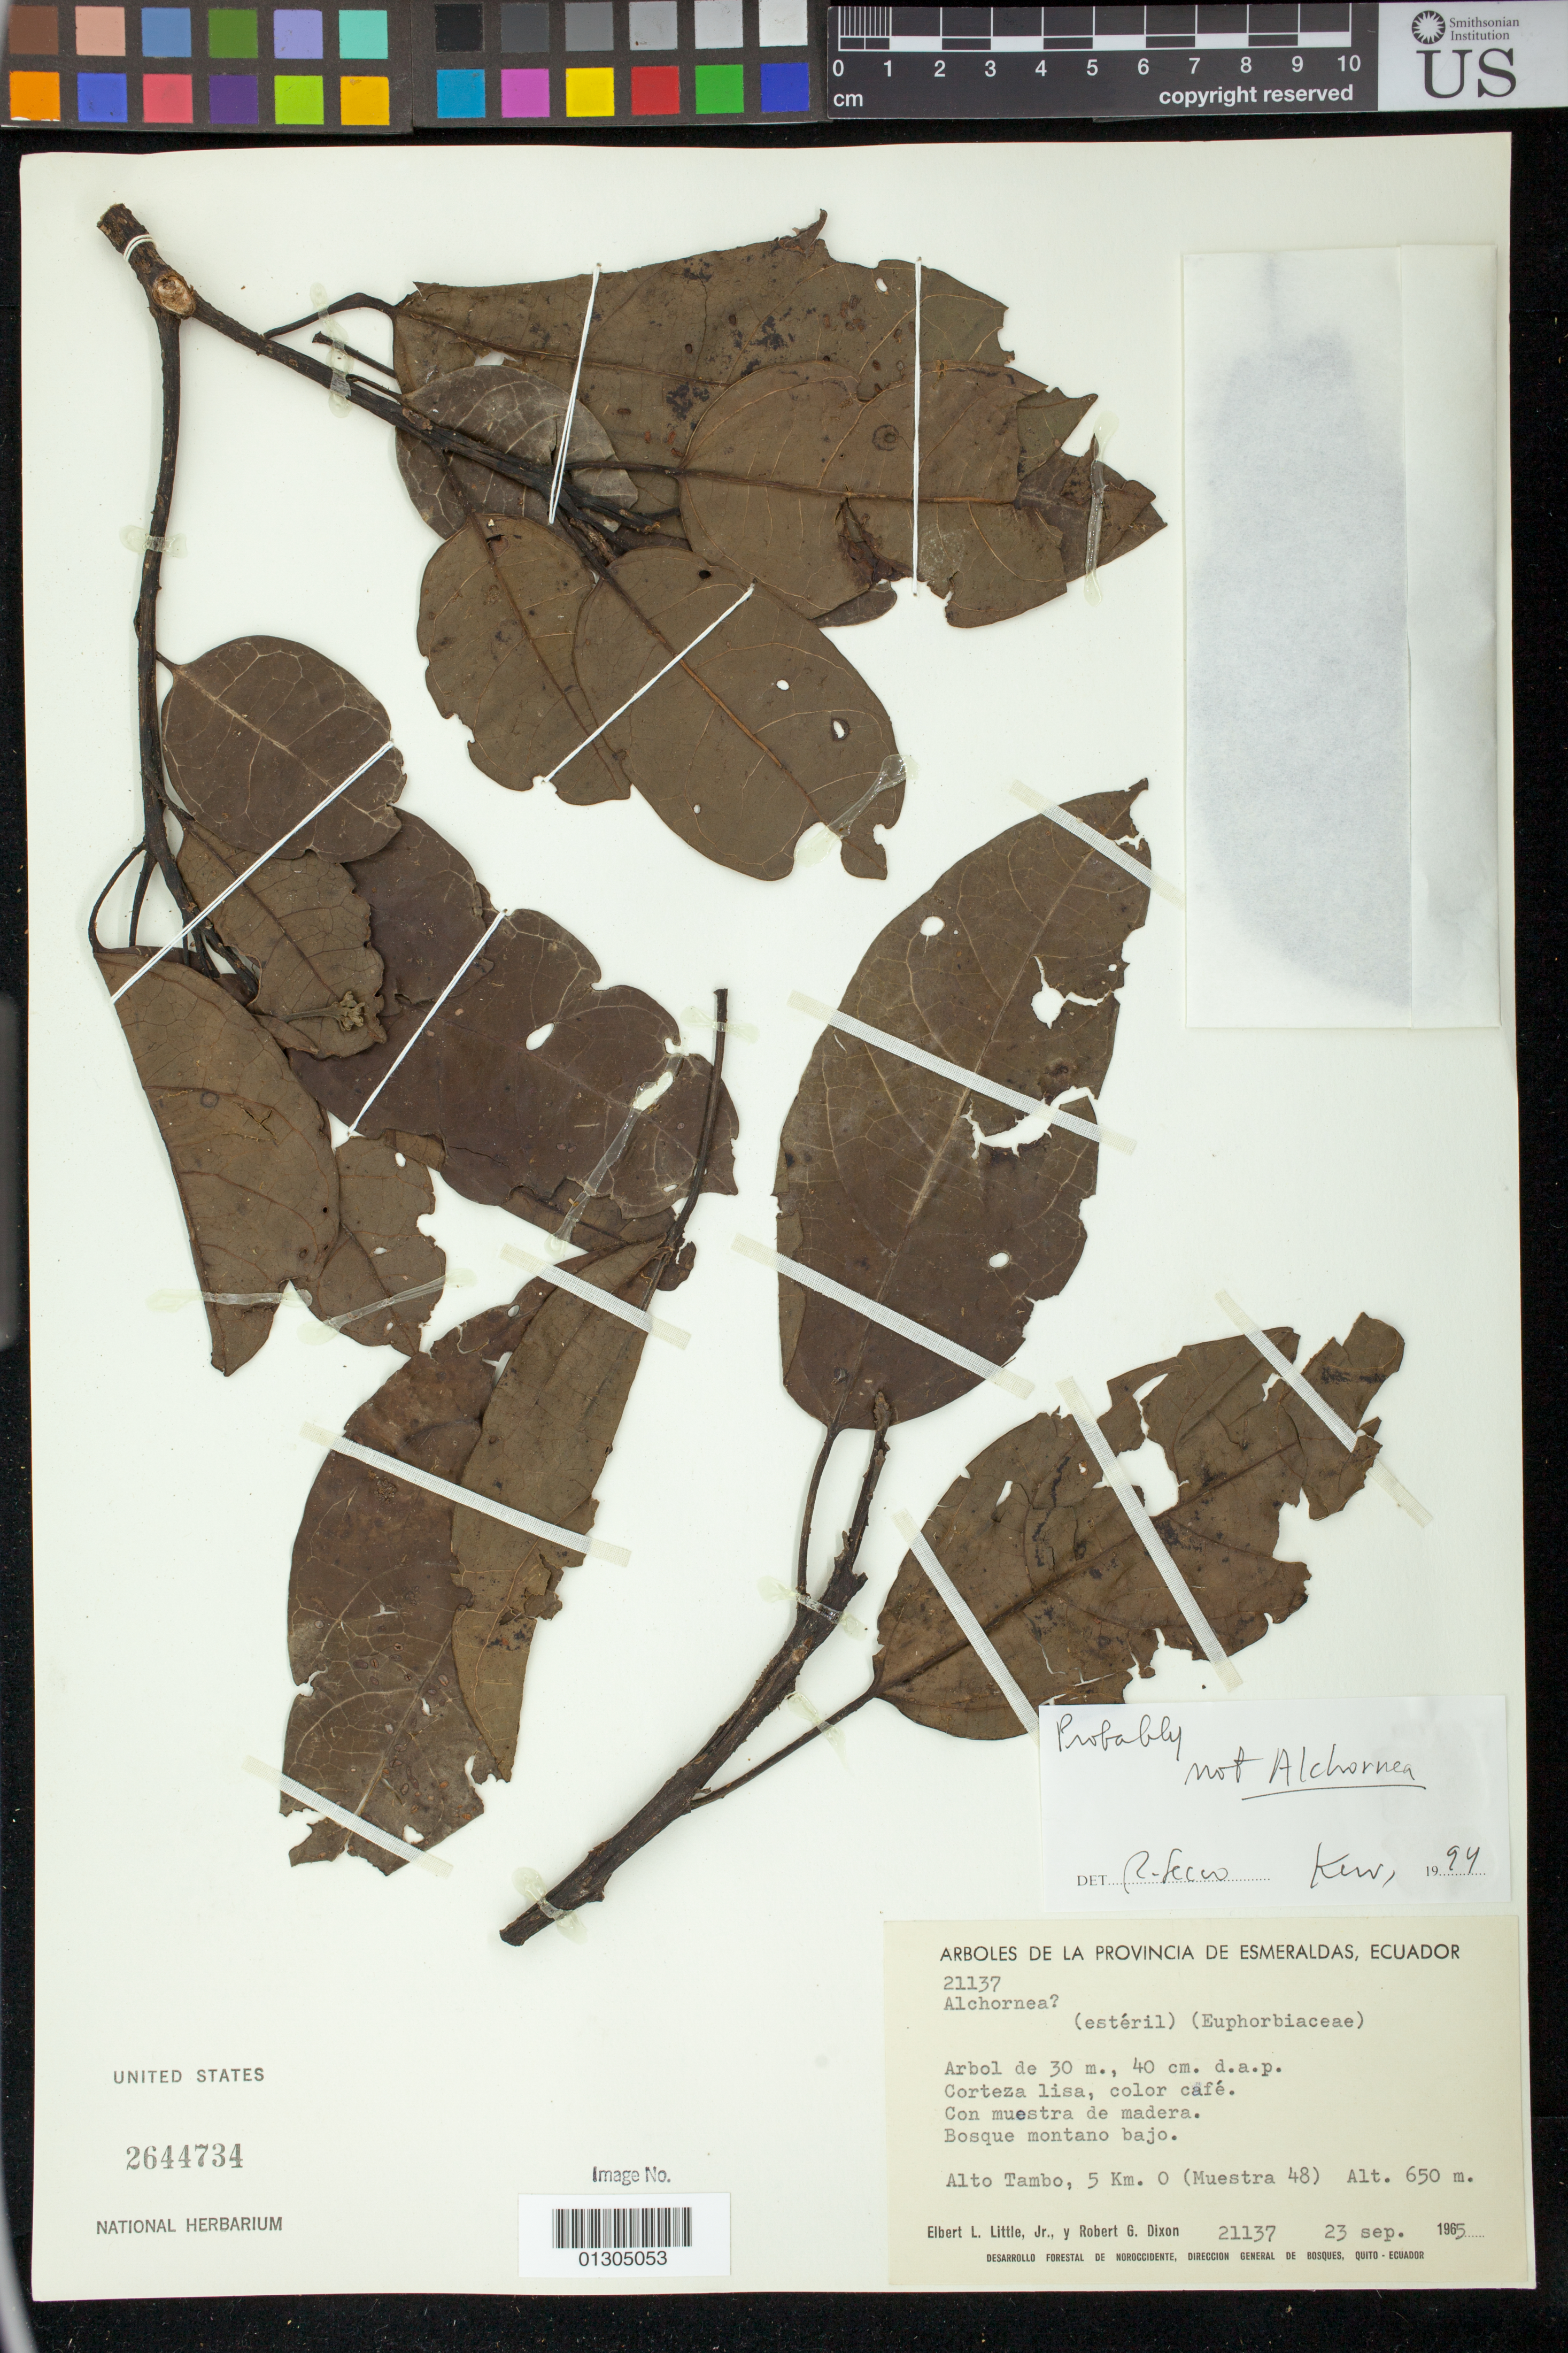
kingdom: Plantae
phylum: Tracheophyta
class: Magnoliopsida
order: Malpighiales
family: Euphorbiaceae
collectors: E. L. Little & R. G. Dixon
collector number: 21137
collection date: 1965-09-23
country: Ecuador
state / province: Esmeraldas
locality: Alto Tambo, 5 Km. O (Muestra 48)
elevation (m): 650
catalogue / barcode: US 2644734